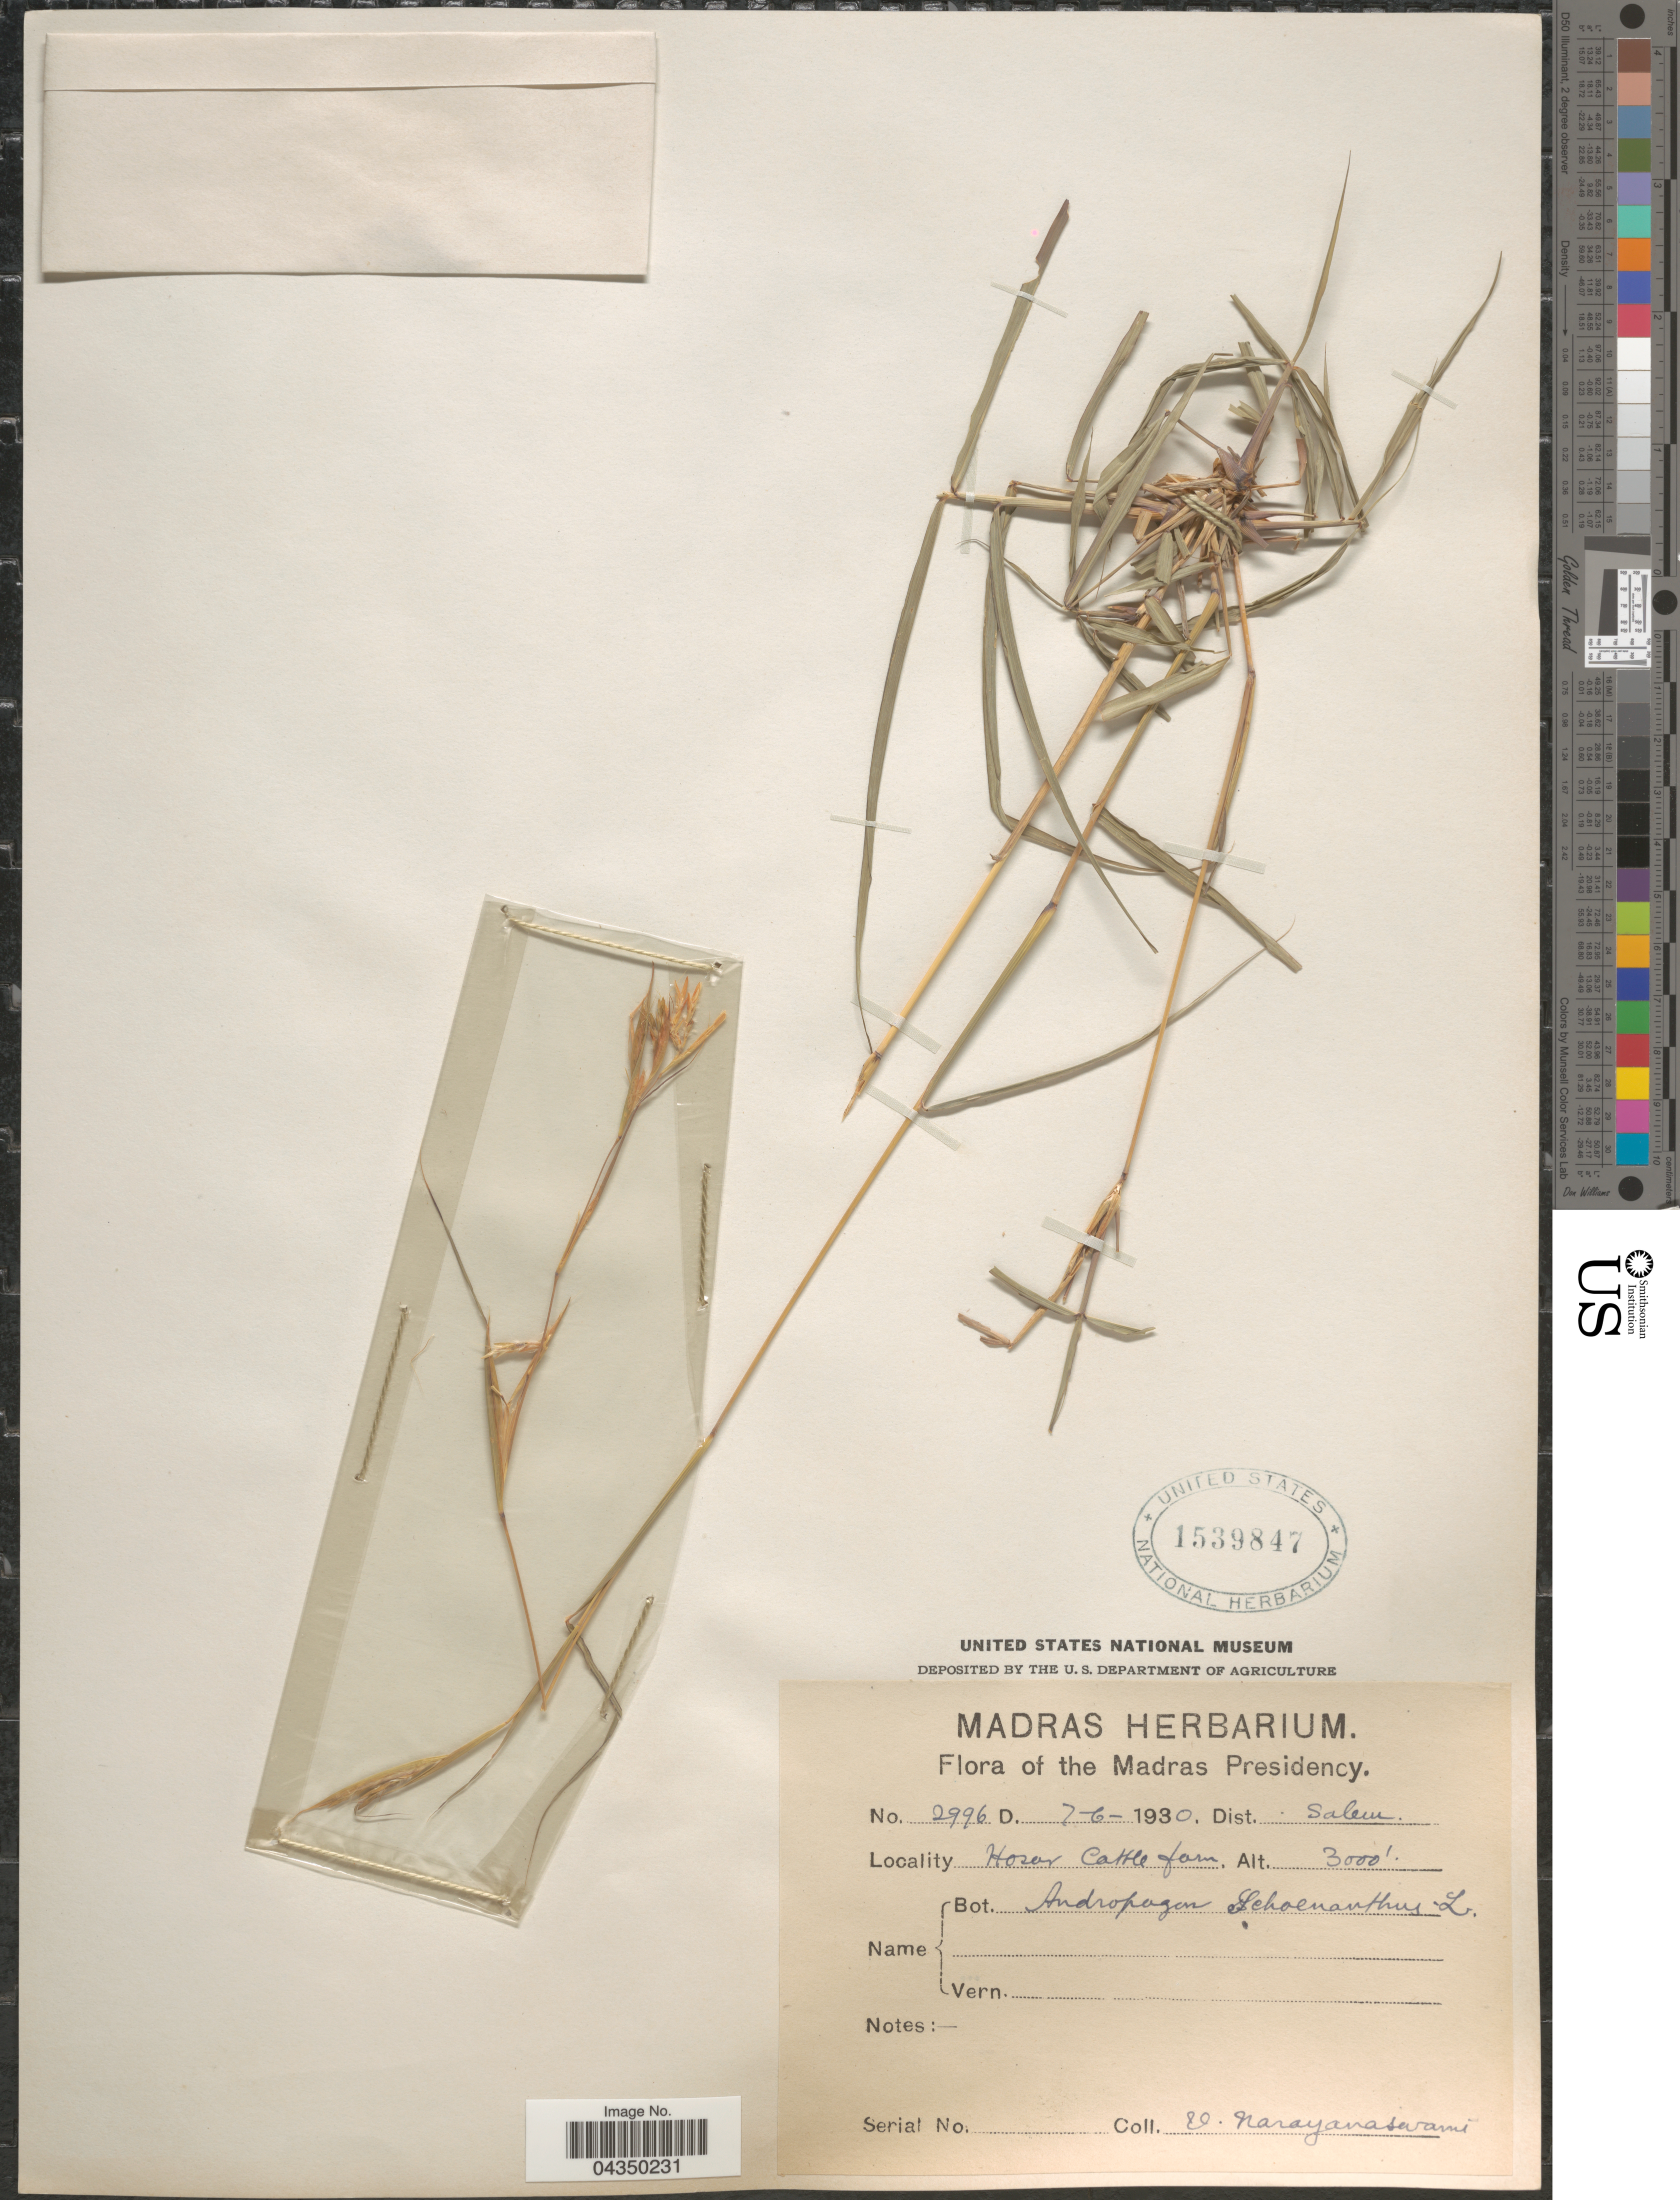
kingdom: Plantae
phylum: Tracheophyta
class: Liliopsida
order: Poales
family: Poaceae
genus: Cymbopogon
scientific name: Cymbopogon sp.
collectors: V. Narayanaswami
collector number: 2996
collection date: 1930-06-07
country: India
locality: Madras Presidency. Hosar Cattle farm.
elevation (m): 914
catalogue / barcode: US 1539847